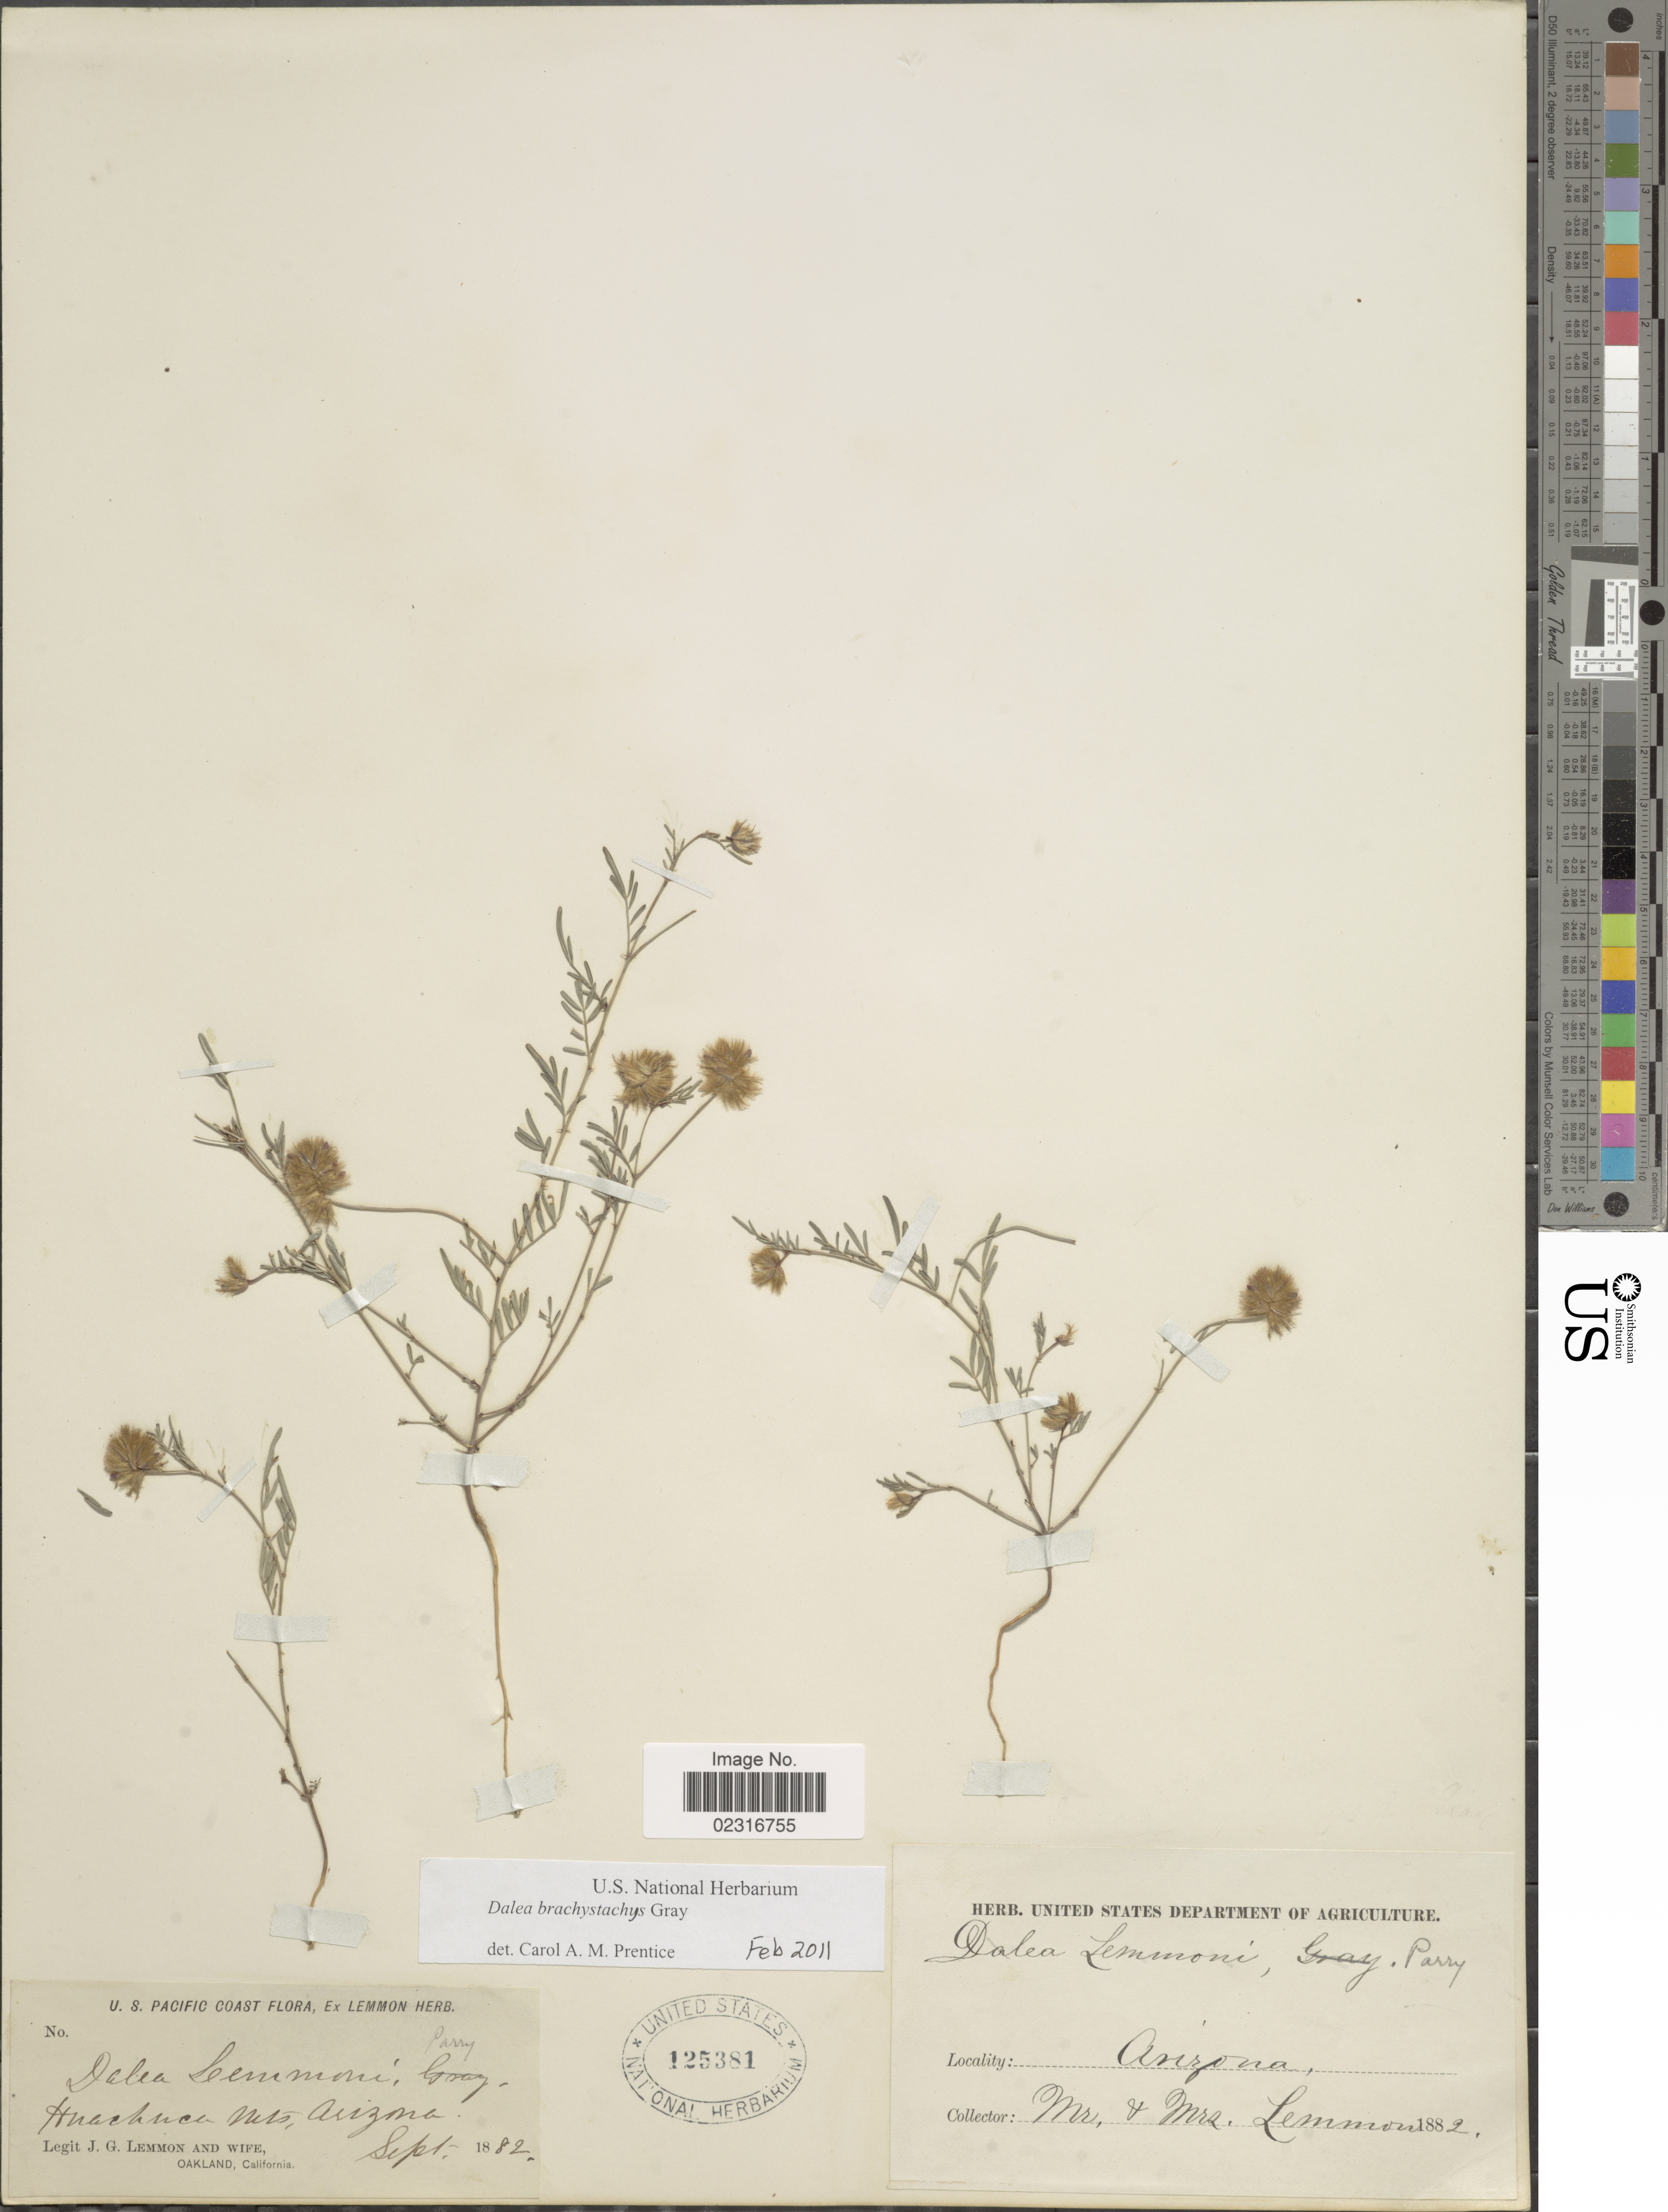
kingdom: Plantae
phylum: Tracheophyta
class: Magnoliopsida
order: Fabales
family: Fabaceae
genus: Dalea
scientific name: Dalea brachystachys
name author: A. Gray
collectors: J. Lemmon & Mrs. J. G. Lemmon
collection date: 1882-09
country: United States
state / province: Arizona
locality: Huachuca Mts.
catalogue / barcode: US 125381